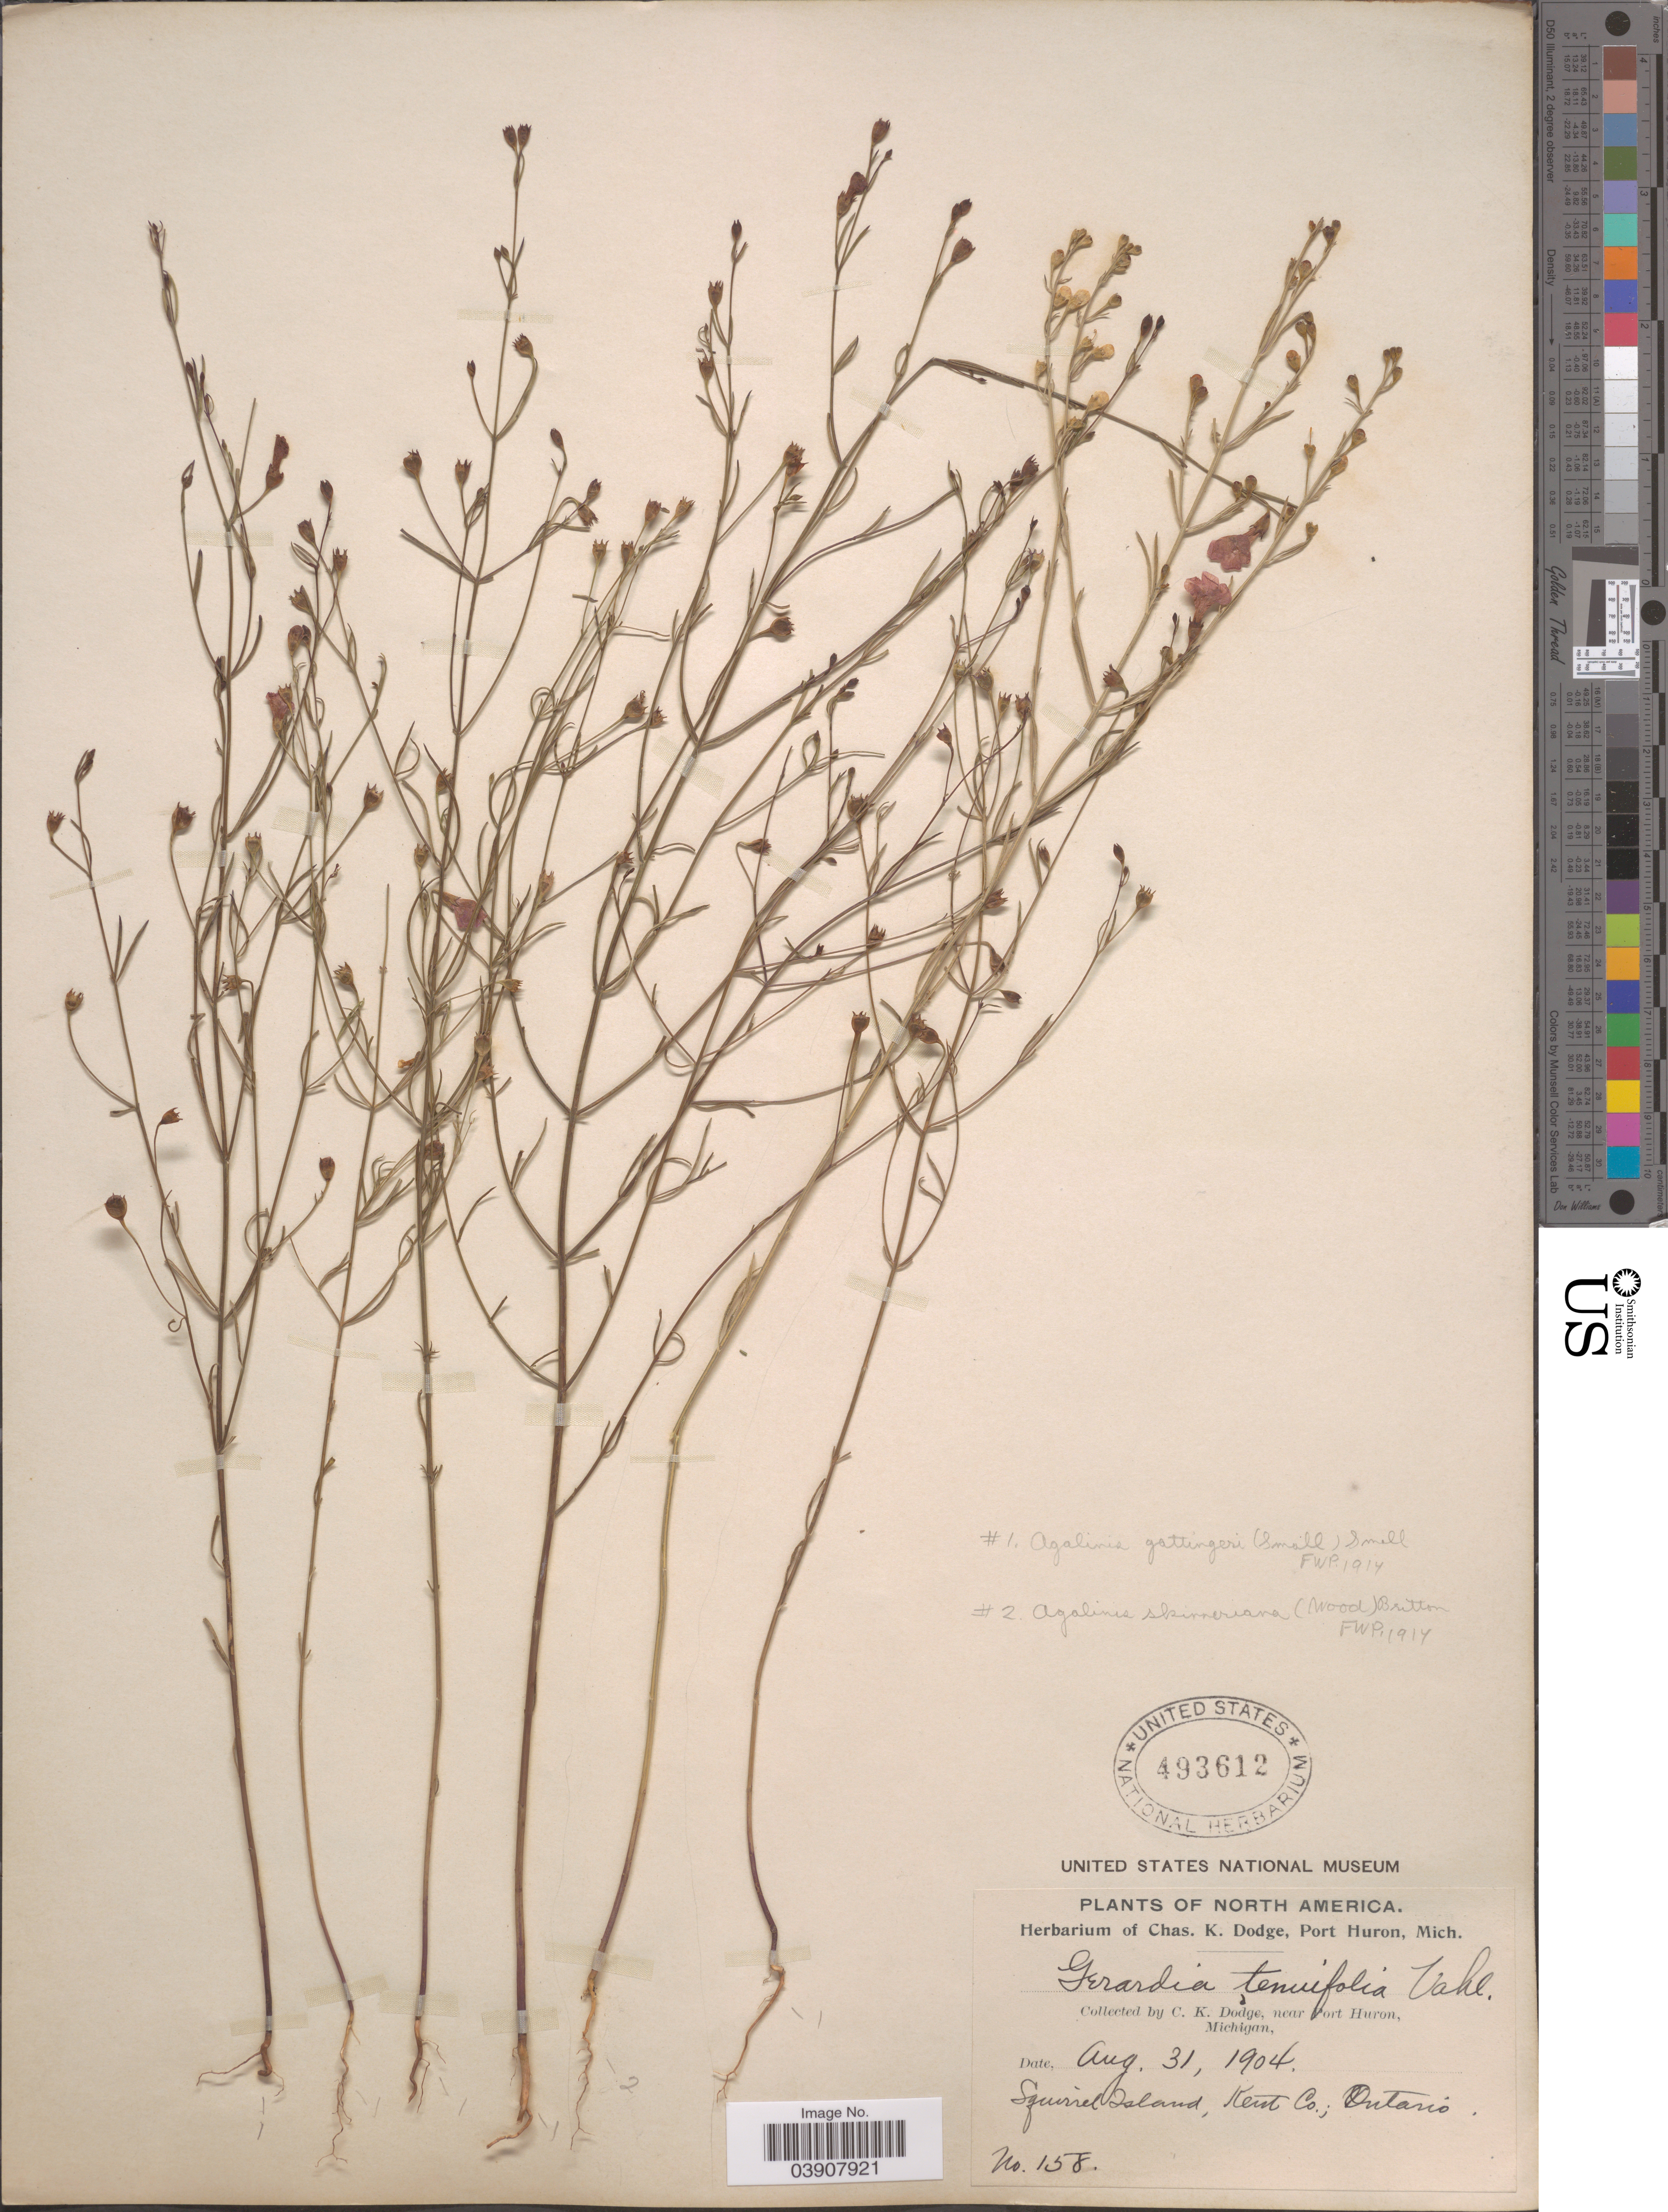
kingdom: Plantae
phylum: Tracheophyta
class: Magnoliopsida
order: Lamiales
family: Orobanchaceae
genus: Agalinis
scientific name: Agalinis gattingeri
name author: (Small) Small ex Britton & A. Br.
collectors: C. Dodge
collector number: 158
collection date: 1904-08-31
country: Canada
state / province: Ontario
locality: Squirrel Island, Kent Co, Ontario.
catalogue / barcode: US 493612